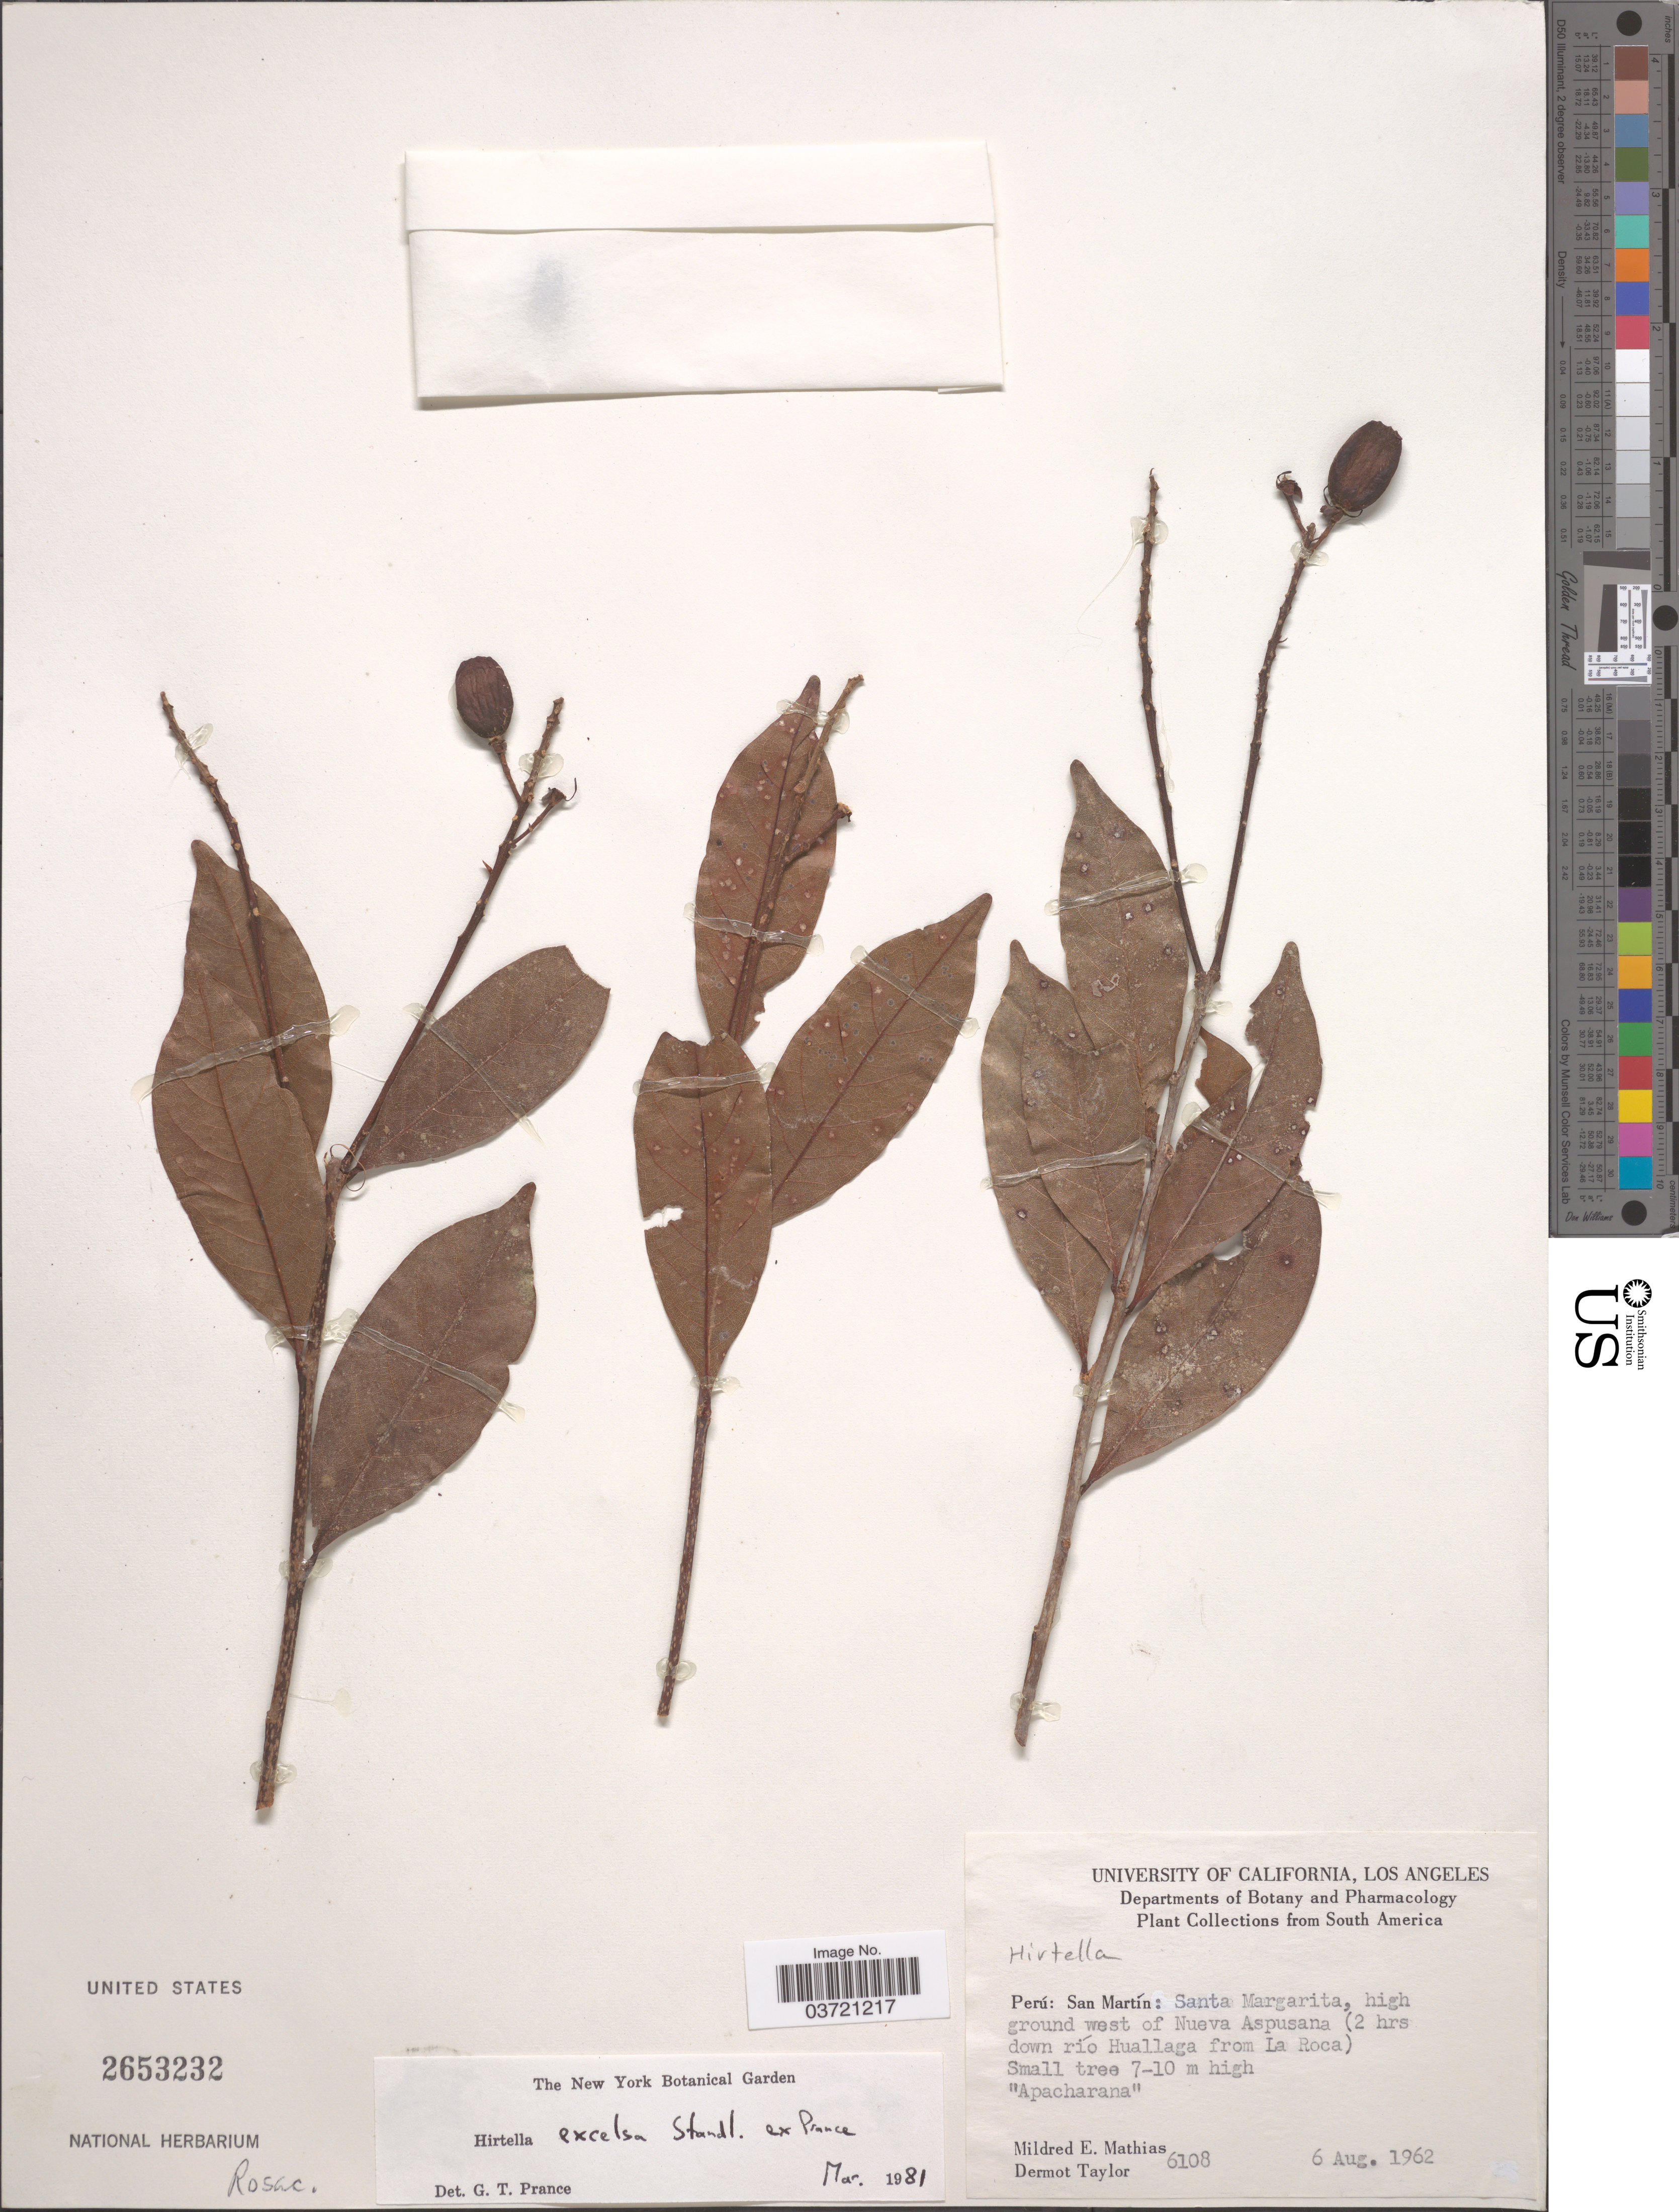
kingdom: Plantae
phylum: Tracheophyta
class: Magnoliopsida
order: Malpighiales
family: Chrysobalanaceae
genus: Hirtella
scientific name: Hirtella excelsa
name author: Standl. ex Prance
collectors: M. E. Mathias & D. Taylor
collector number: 6108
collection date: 1962-08-06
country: Peru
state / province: San Martín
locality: Santa Margarita, high ground west of Nueva Aspusana (2 hrs down río Huallaga from La Roca).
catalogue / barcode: US 2653232